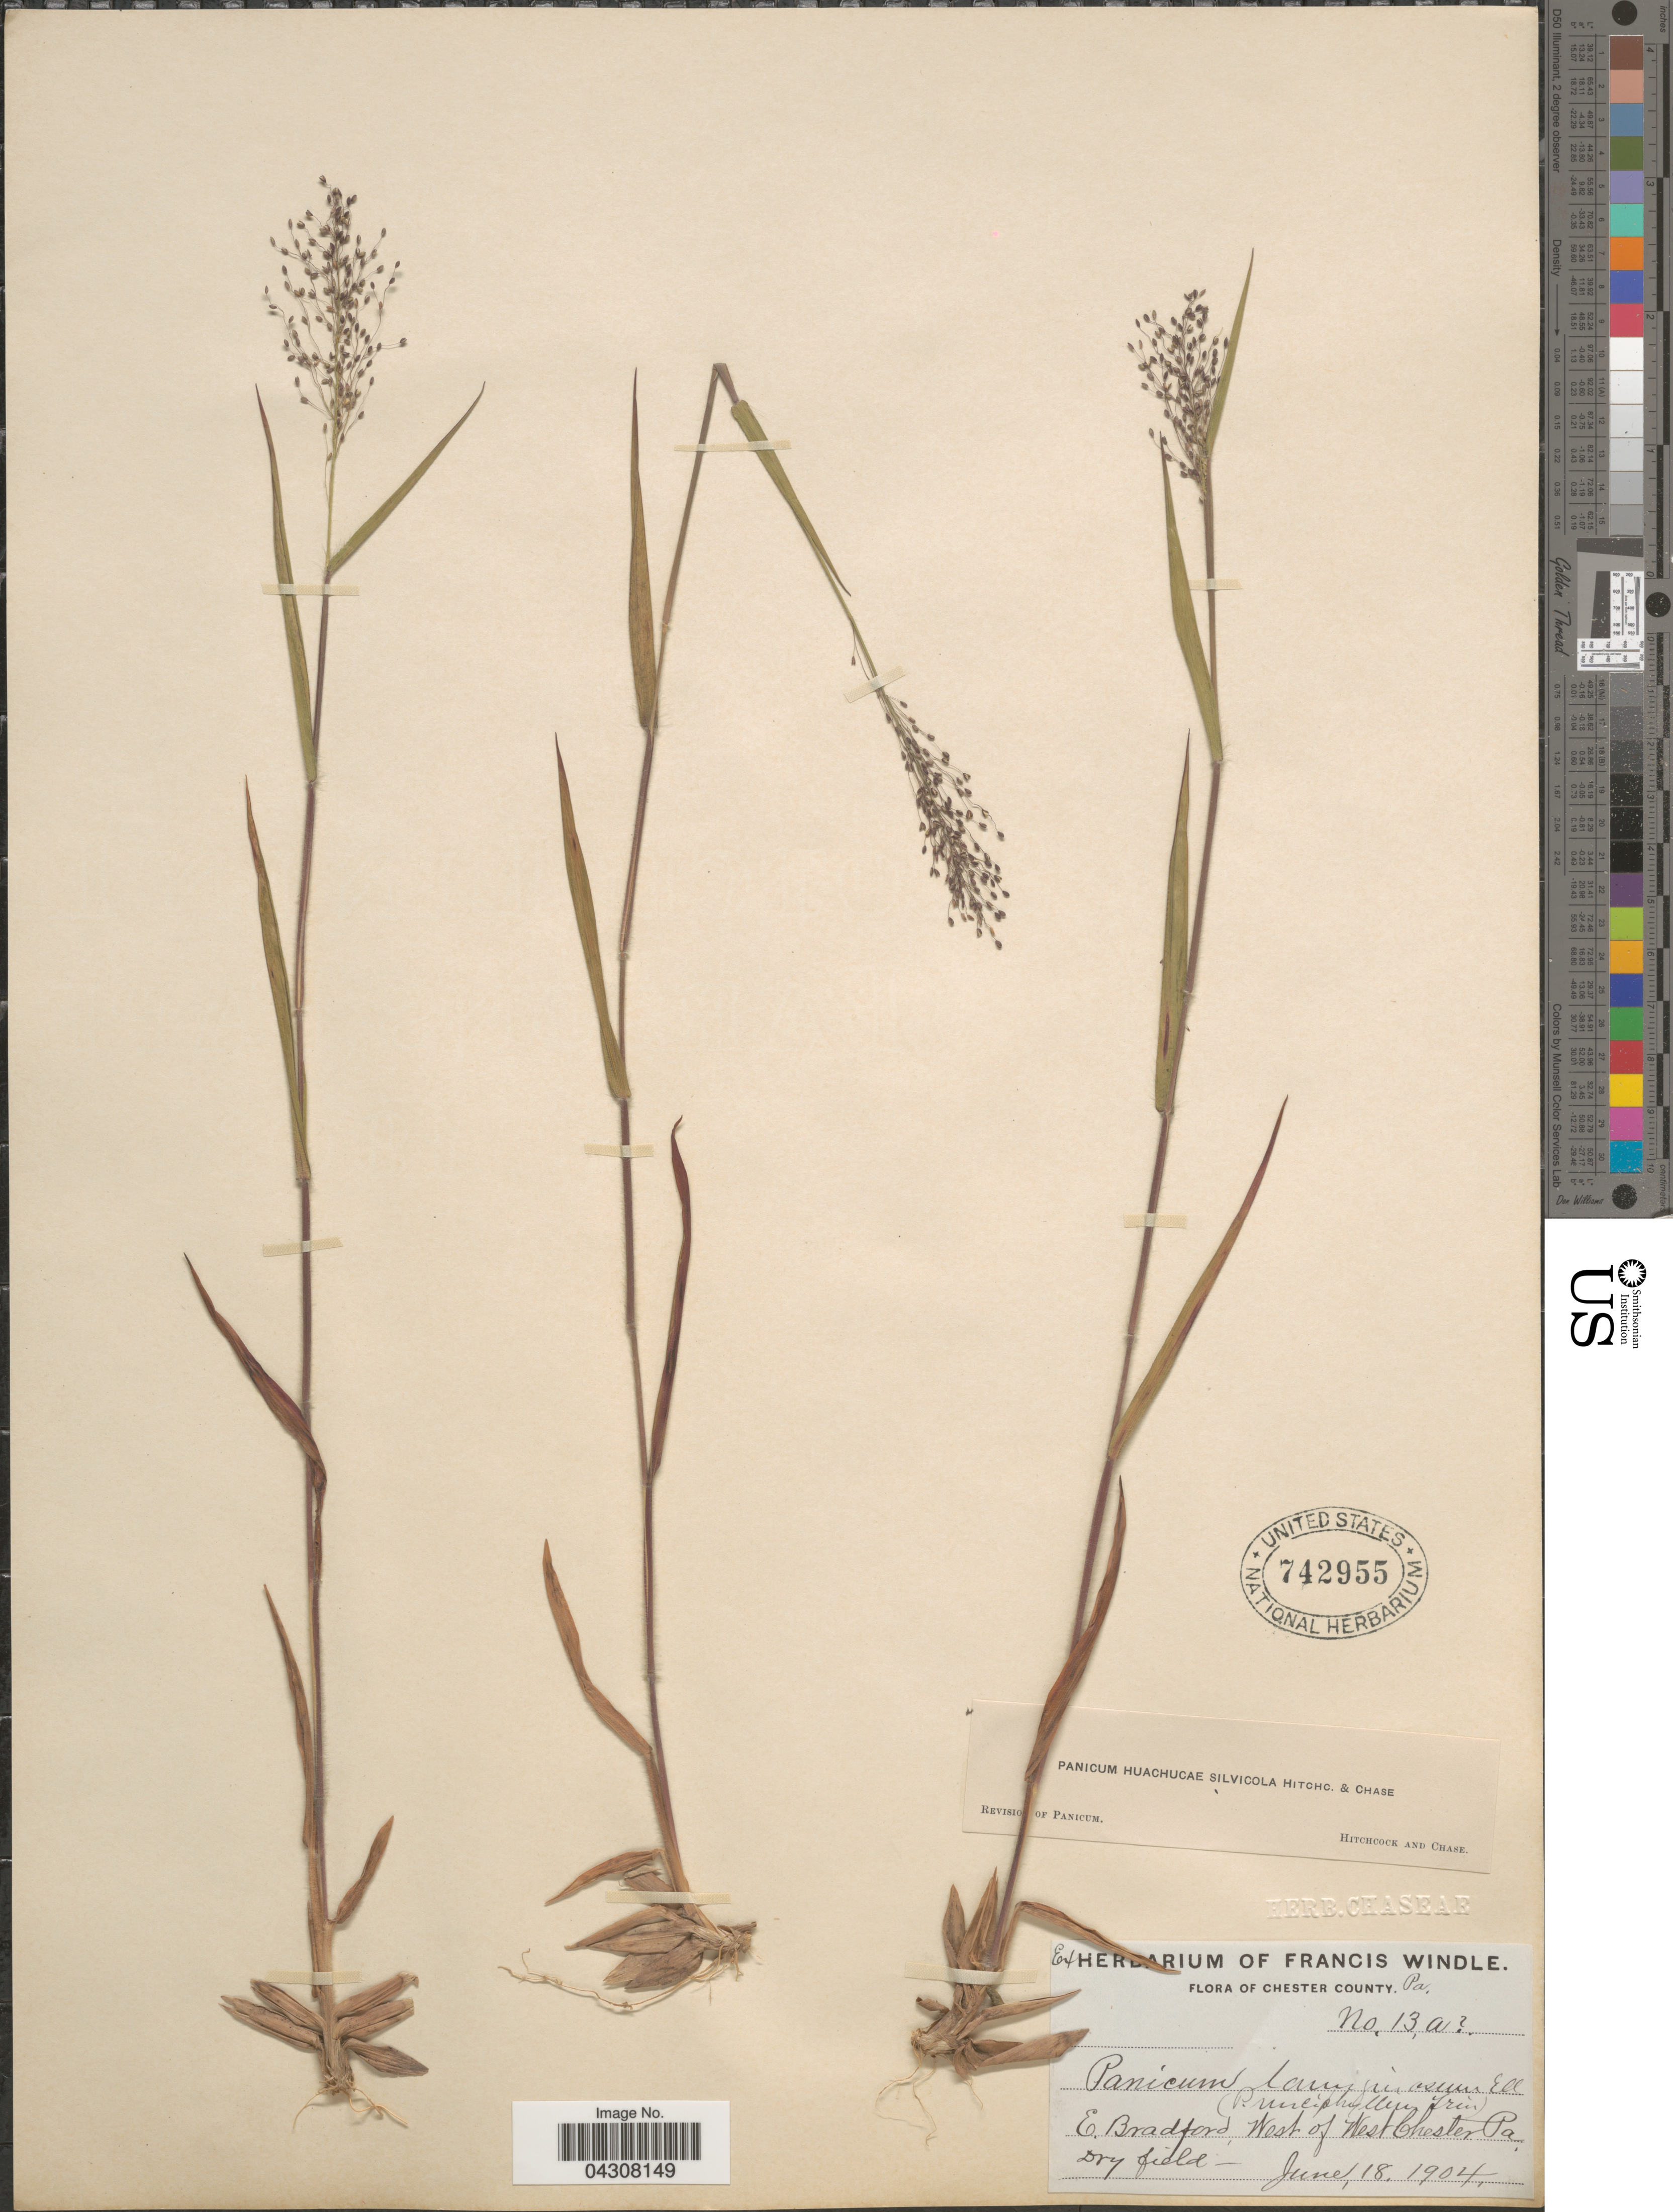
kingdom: Plantae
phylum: Tracheophyta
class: Liliopsida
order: Poales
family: Poaceae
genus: Dichanthelium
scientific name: Dichanthelium acuminatum var. acuminatum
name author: (Sw.) Gould & C.A. Clark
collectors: ex herb. F. Windle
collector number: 13a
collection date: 1904-06-18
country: United States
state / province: Pennsylvania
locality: Chester County. E. Bradford, West of West Chester.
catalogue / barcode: US 742955